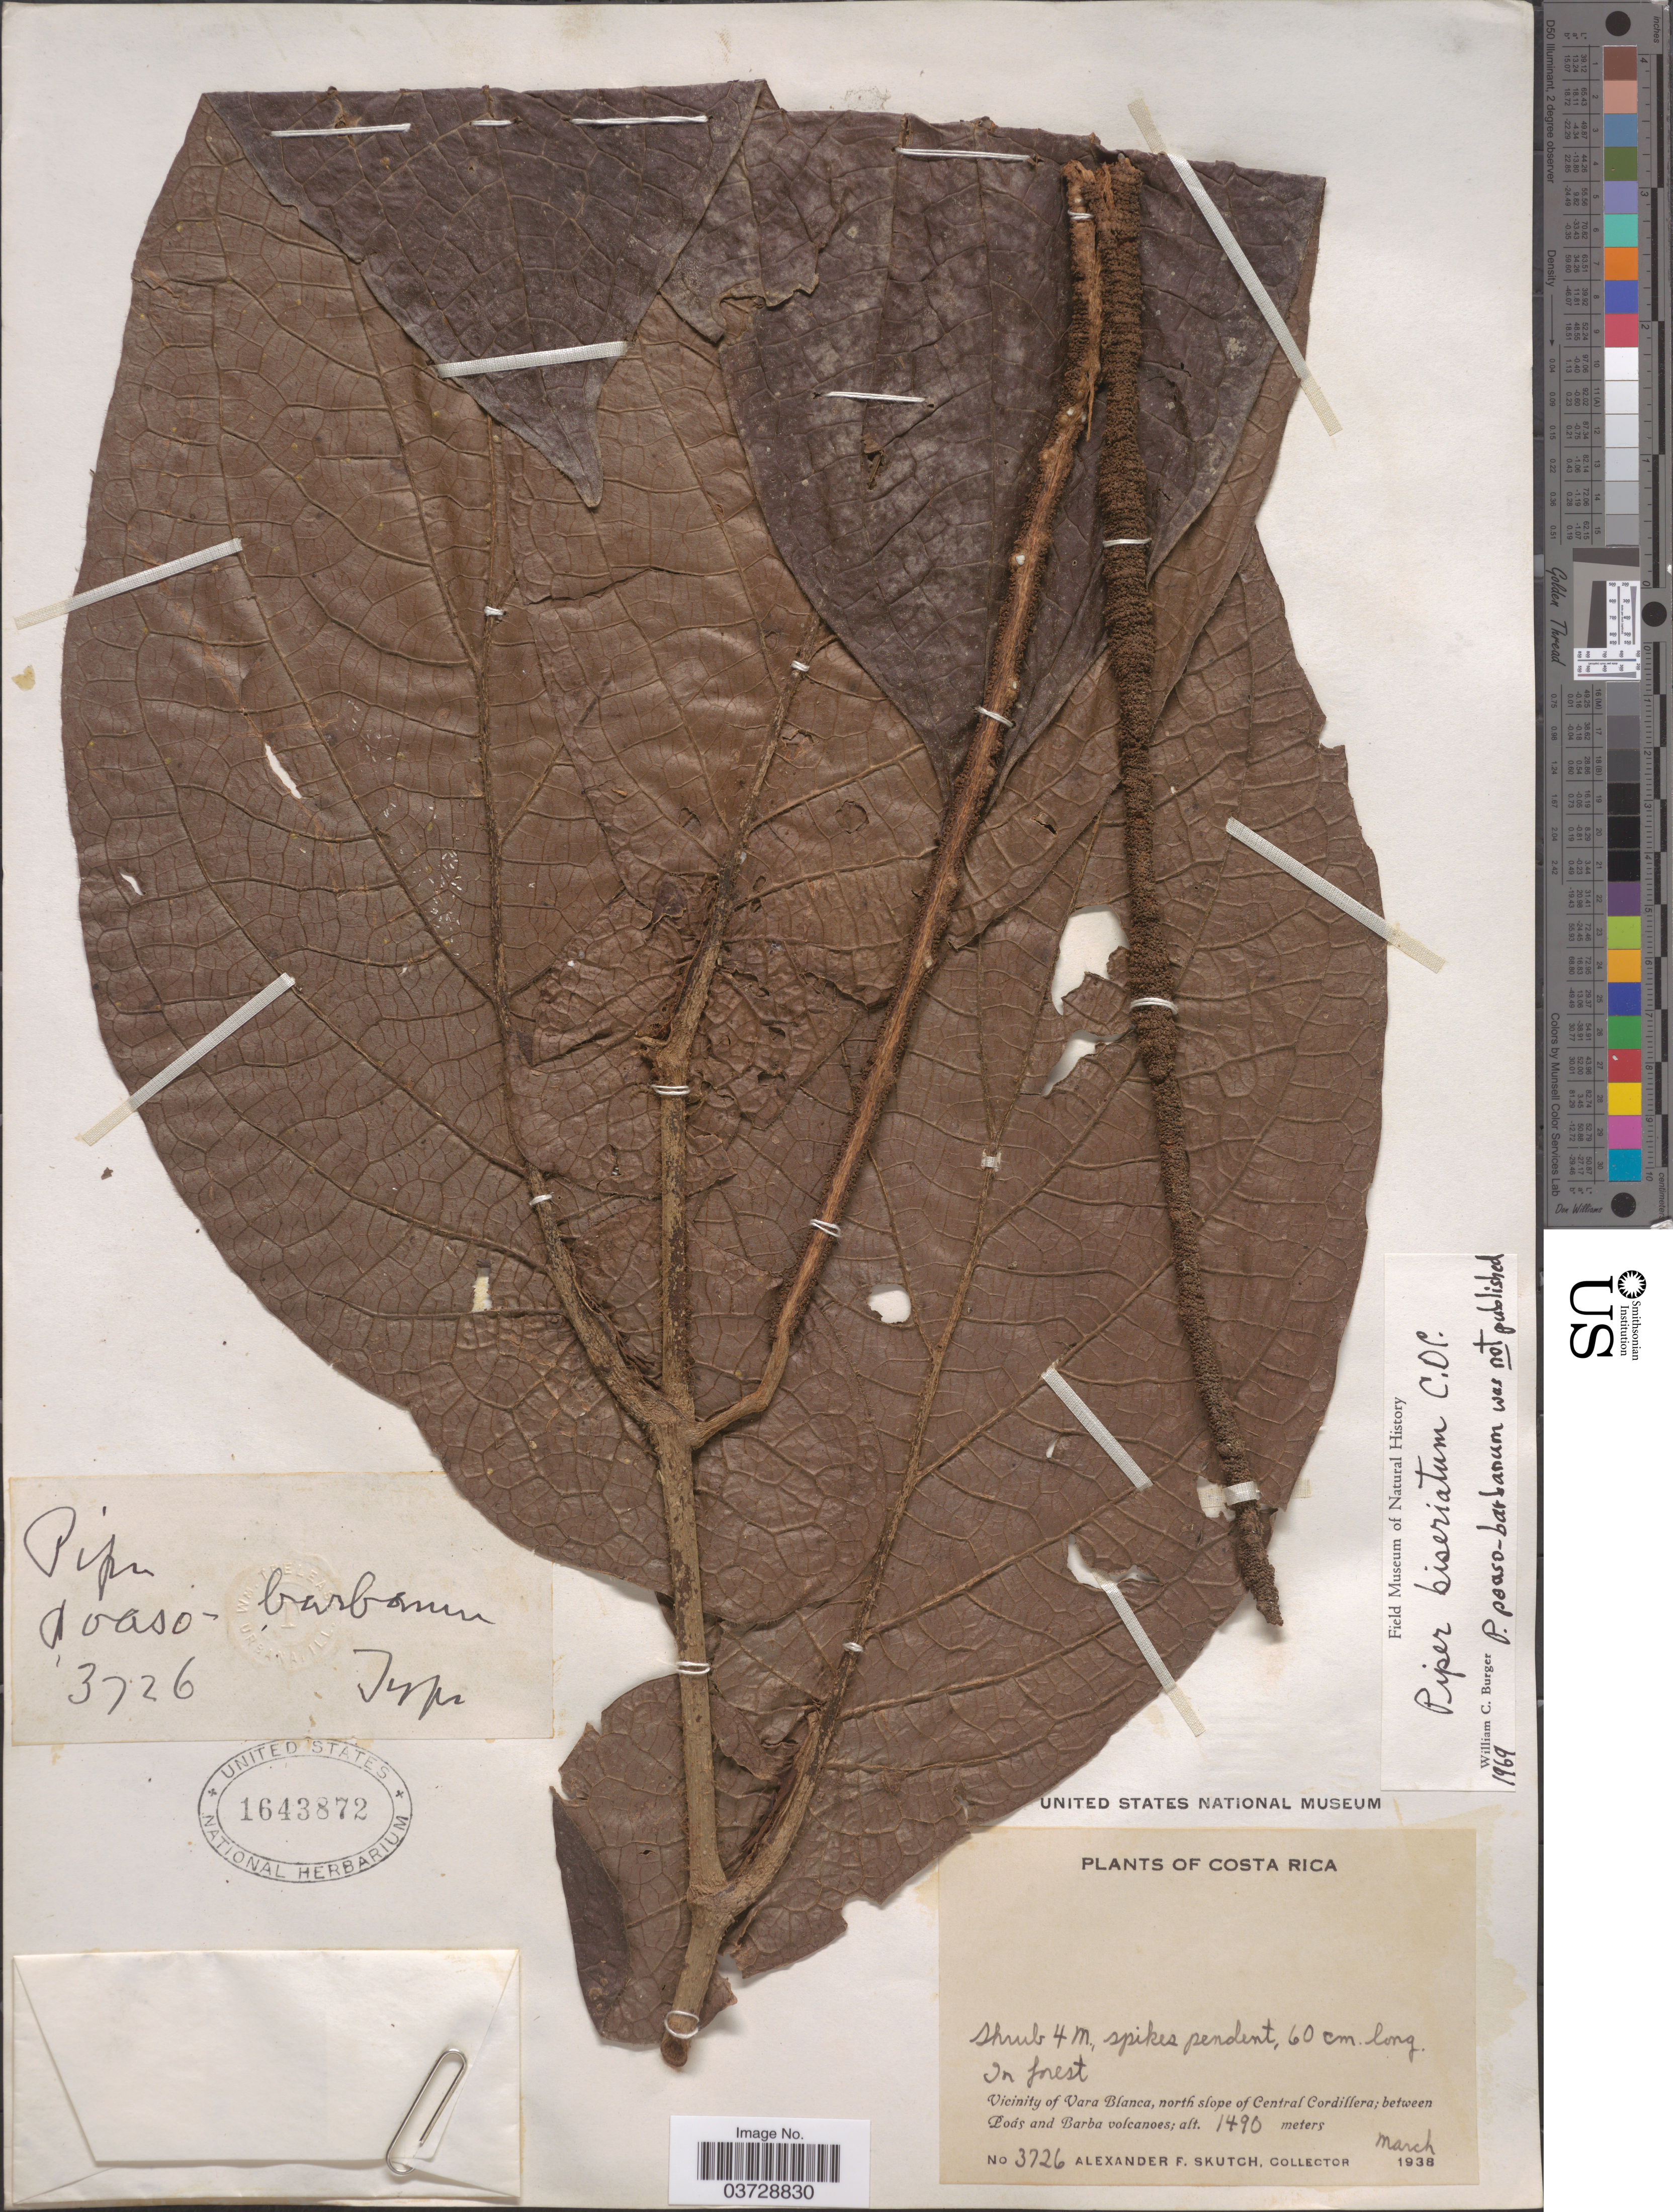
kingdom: Plantae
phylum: Tracheophyta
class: Magnoliopsida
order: Piperales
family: Piperaceae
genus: Piper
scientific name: Piper biseriatum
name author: C. DC.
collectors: A. F. Skutch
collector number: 3726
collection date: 1938-03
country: Costa Rica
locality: Vicinity of Vara Blanca, north slope of Central Cordillera; between Pods and Barba volcanoes.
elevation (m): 1490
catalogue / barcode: US 1643872